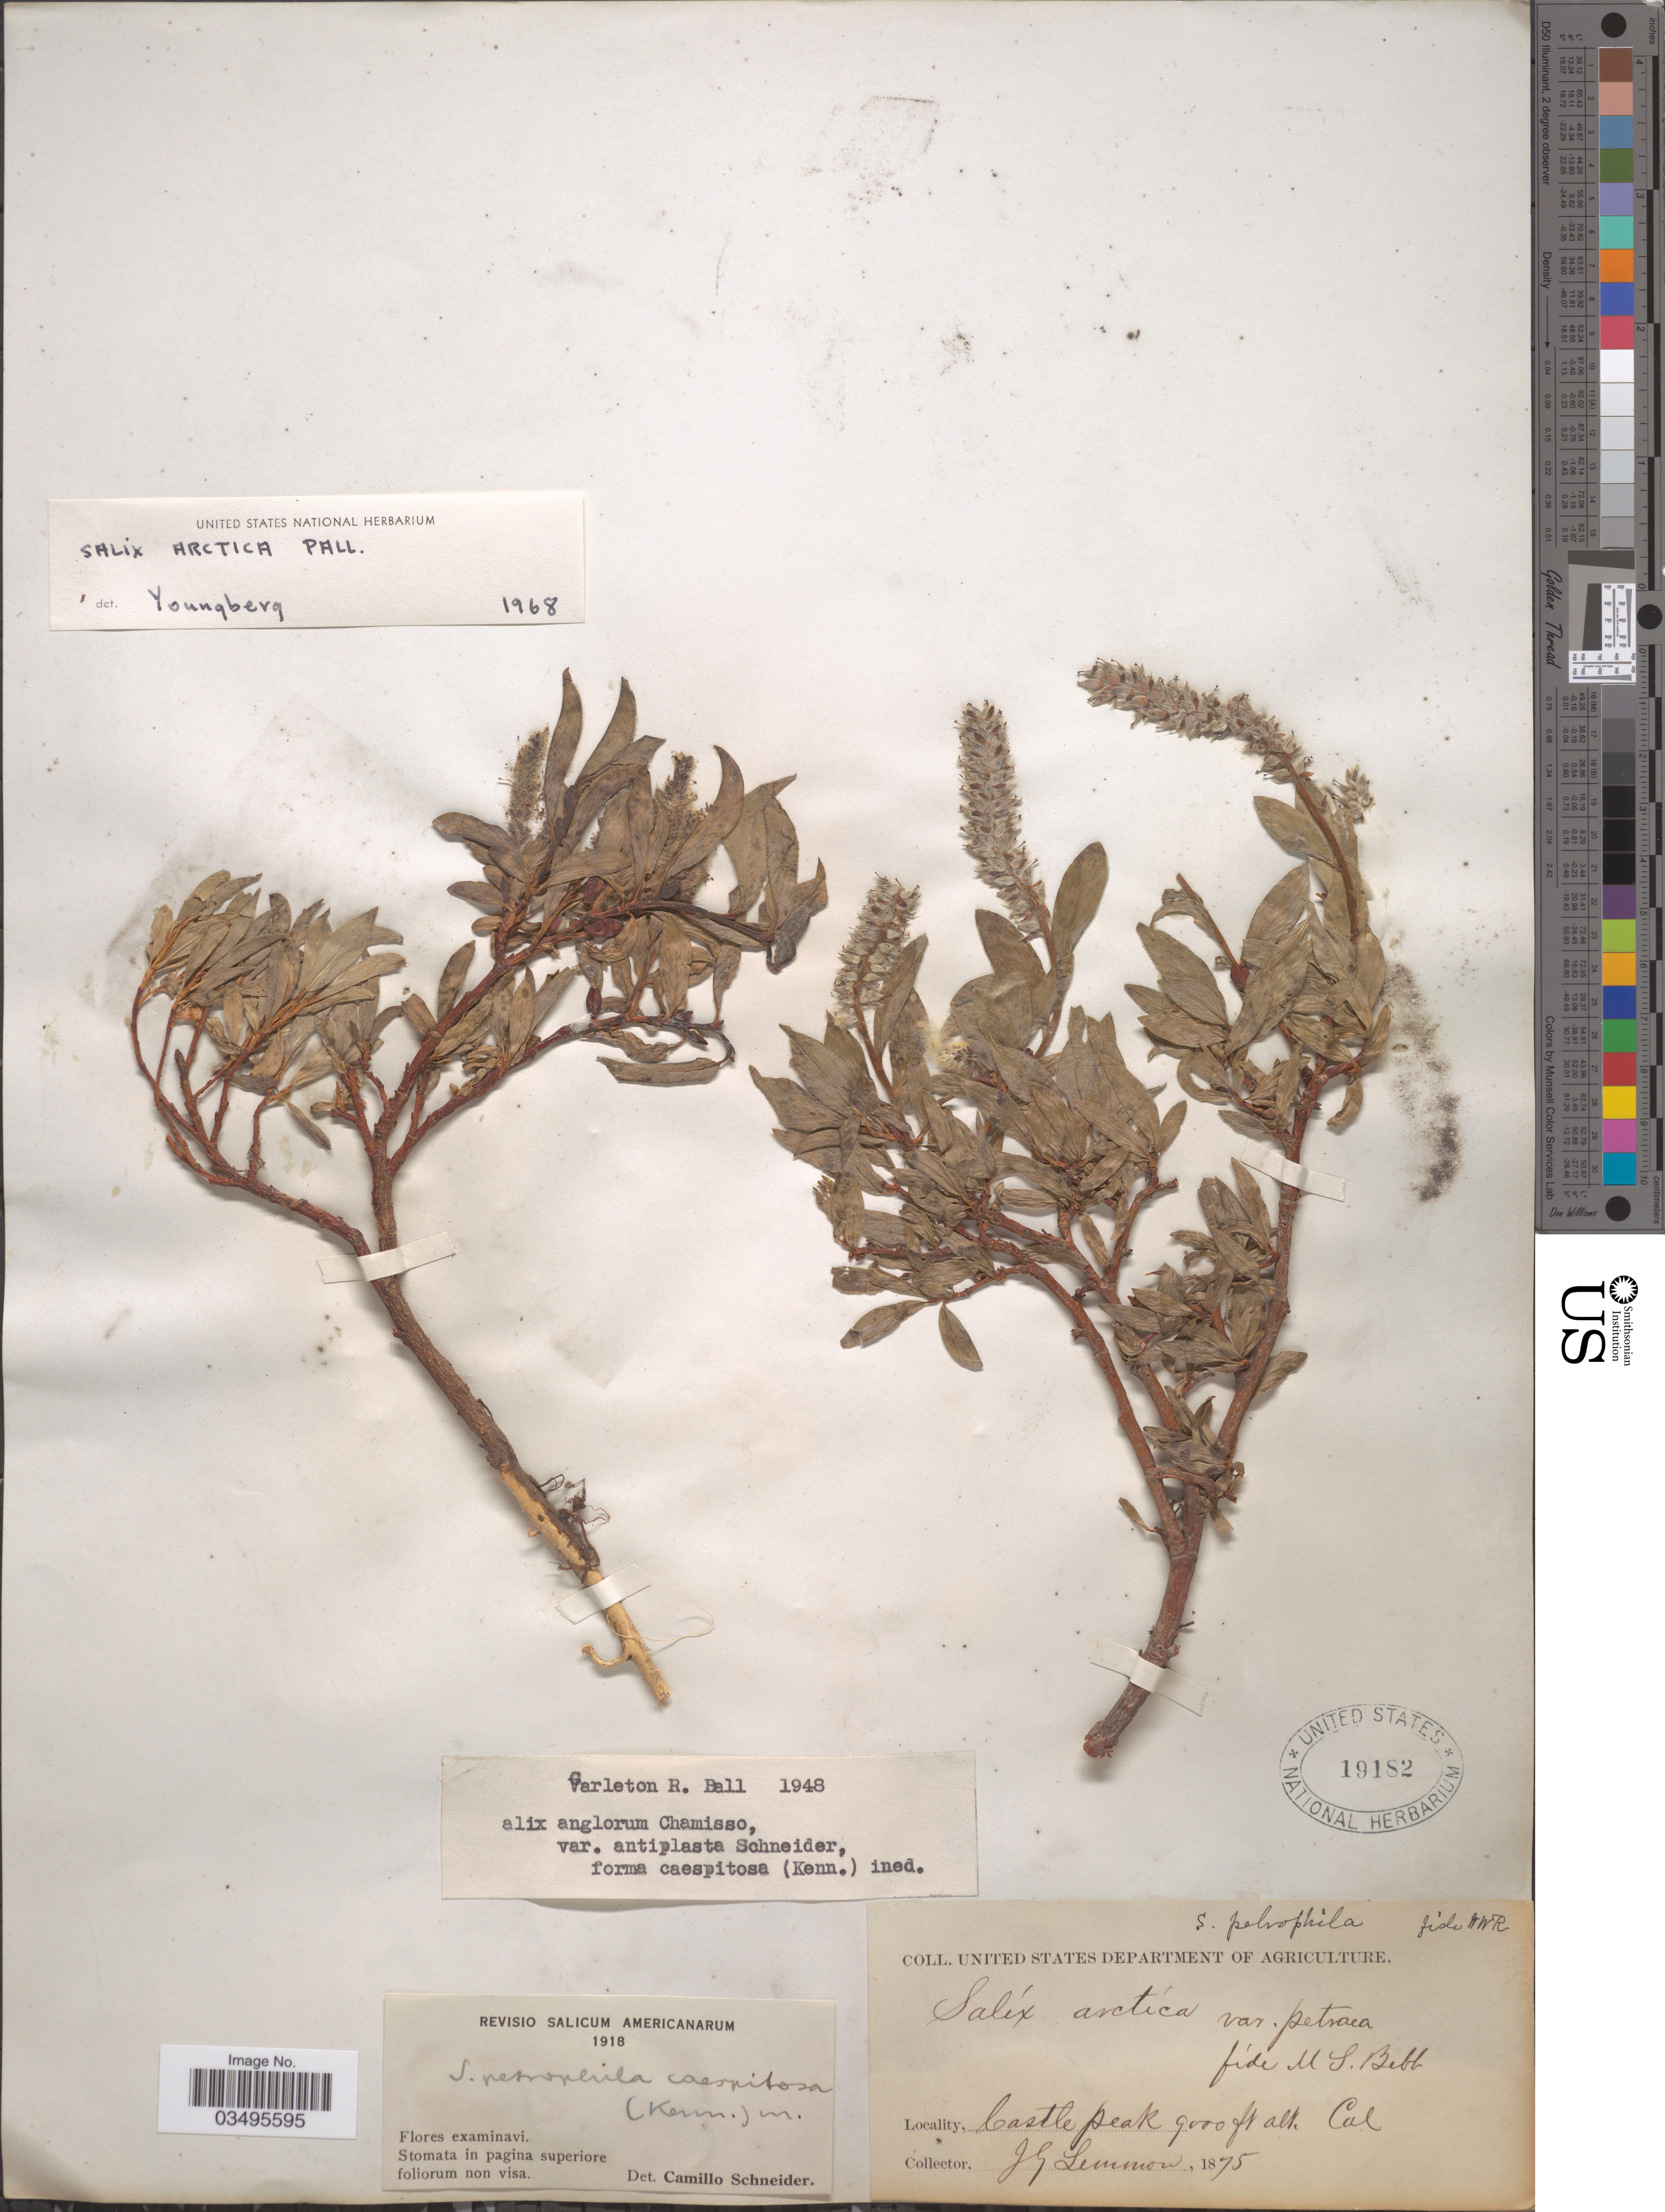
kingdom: Plantae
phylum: Tracheophyta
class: Magnoliopsida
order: Malpighiales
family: Salicaceae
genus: Salix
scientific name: Salix arctica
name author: Pall.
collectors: J. Lemmon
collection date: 1875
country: United States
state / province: California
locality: Castle Peak.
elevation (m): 2743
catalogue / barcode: US 19182